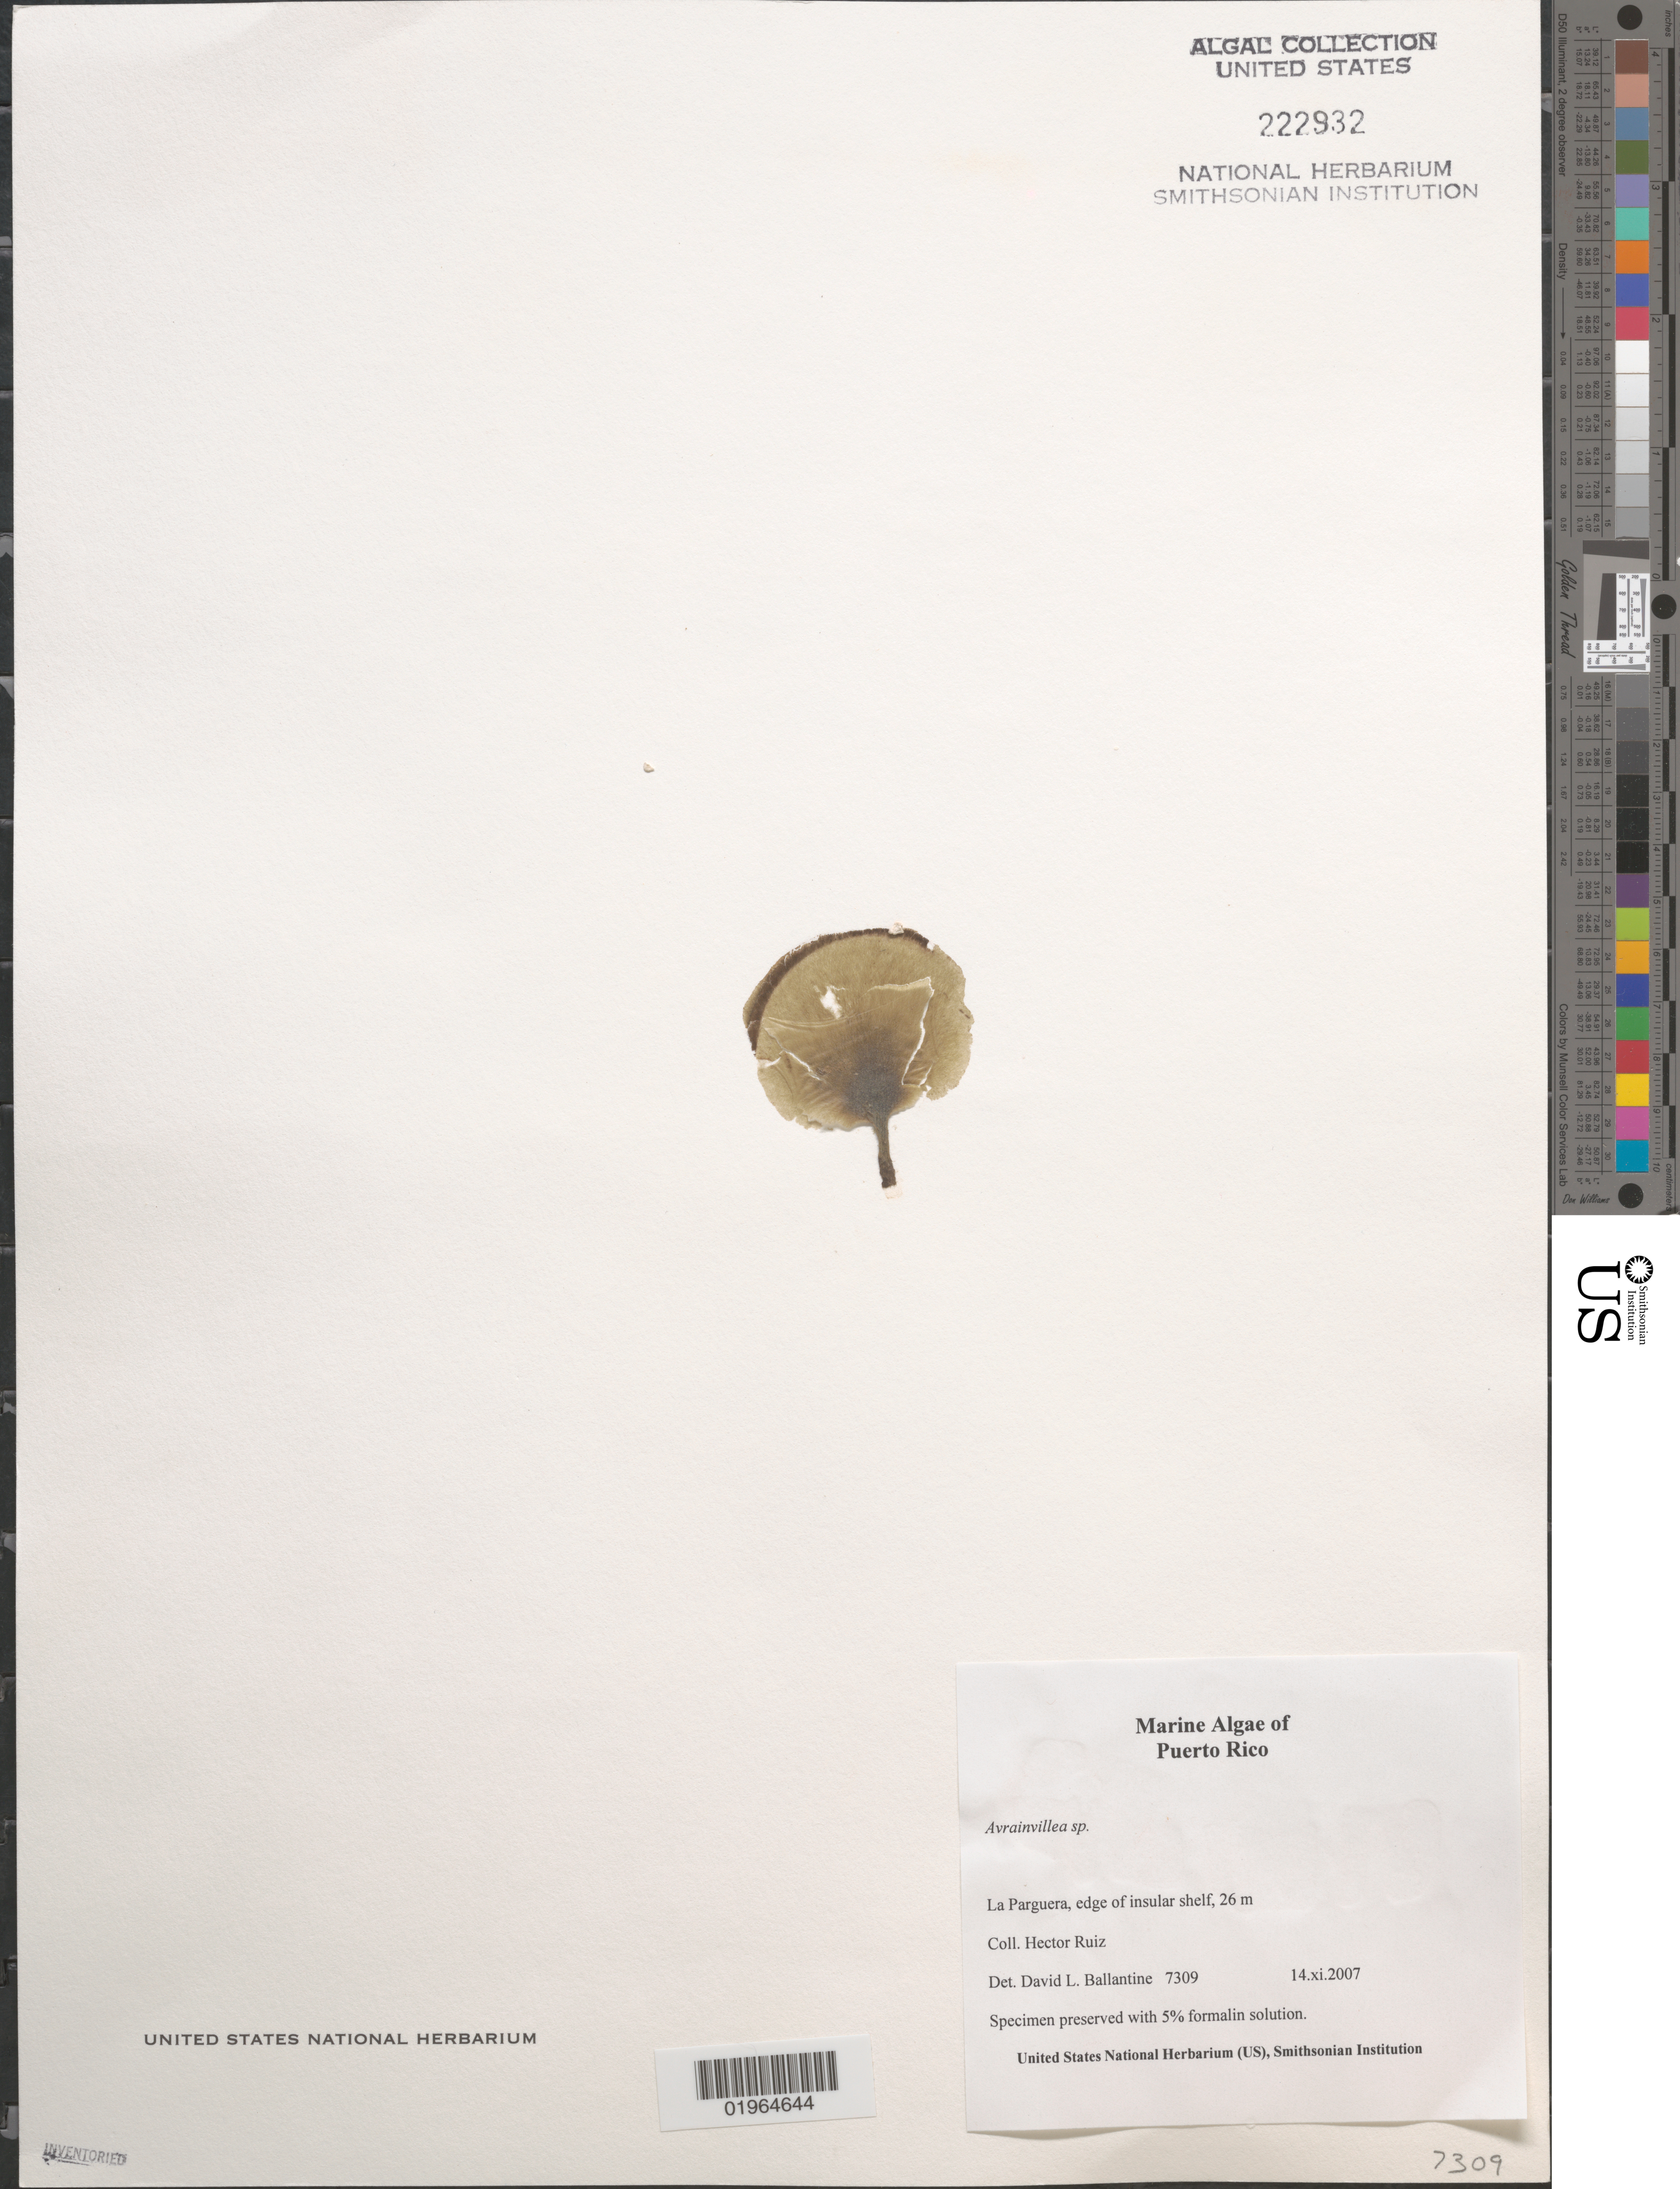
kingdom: Plantae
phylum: Chlorophyta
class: Ulvophyceae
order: Bryopsidales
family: Dichotomosiphonaceae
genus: Avrainvillea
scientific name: Avrainvillea sp.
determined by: Ballantine, D. L.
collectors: H. Ruiz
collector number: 7309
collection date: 2007-11-14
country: Puerto Rico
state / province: Lajas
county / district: La Parguera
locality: Edge of insular shelf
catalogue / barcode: US 222932